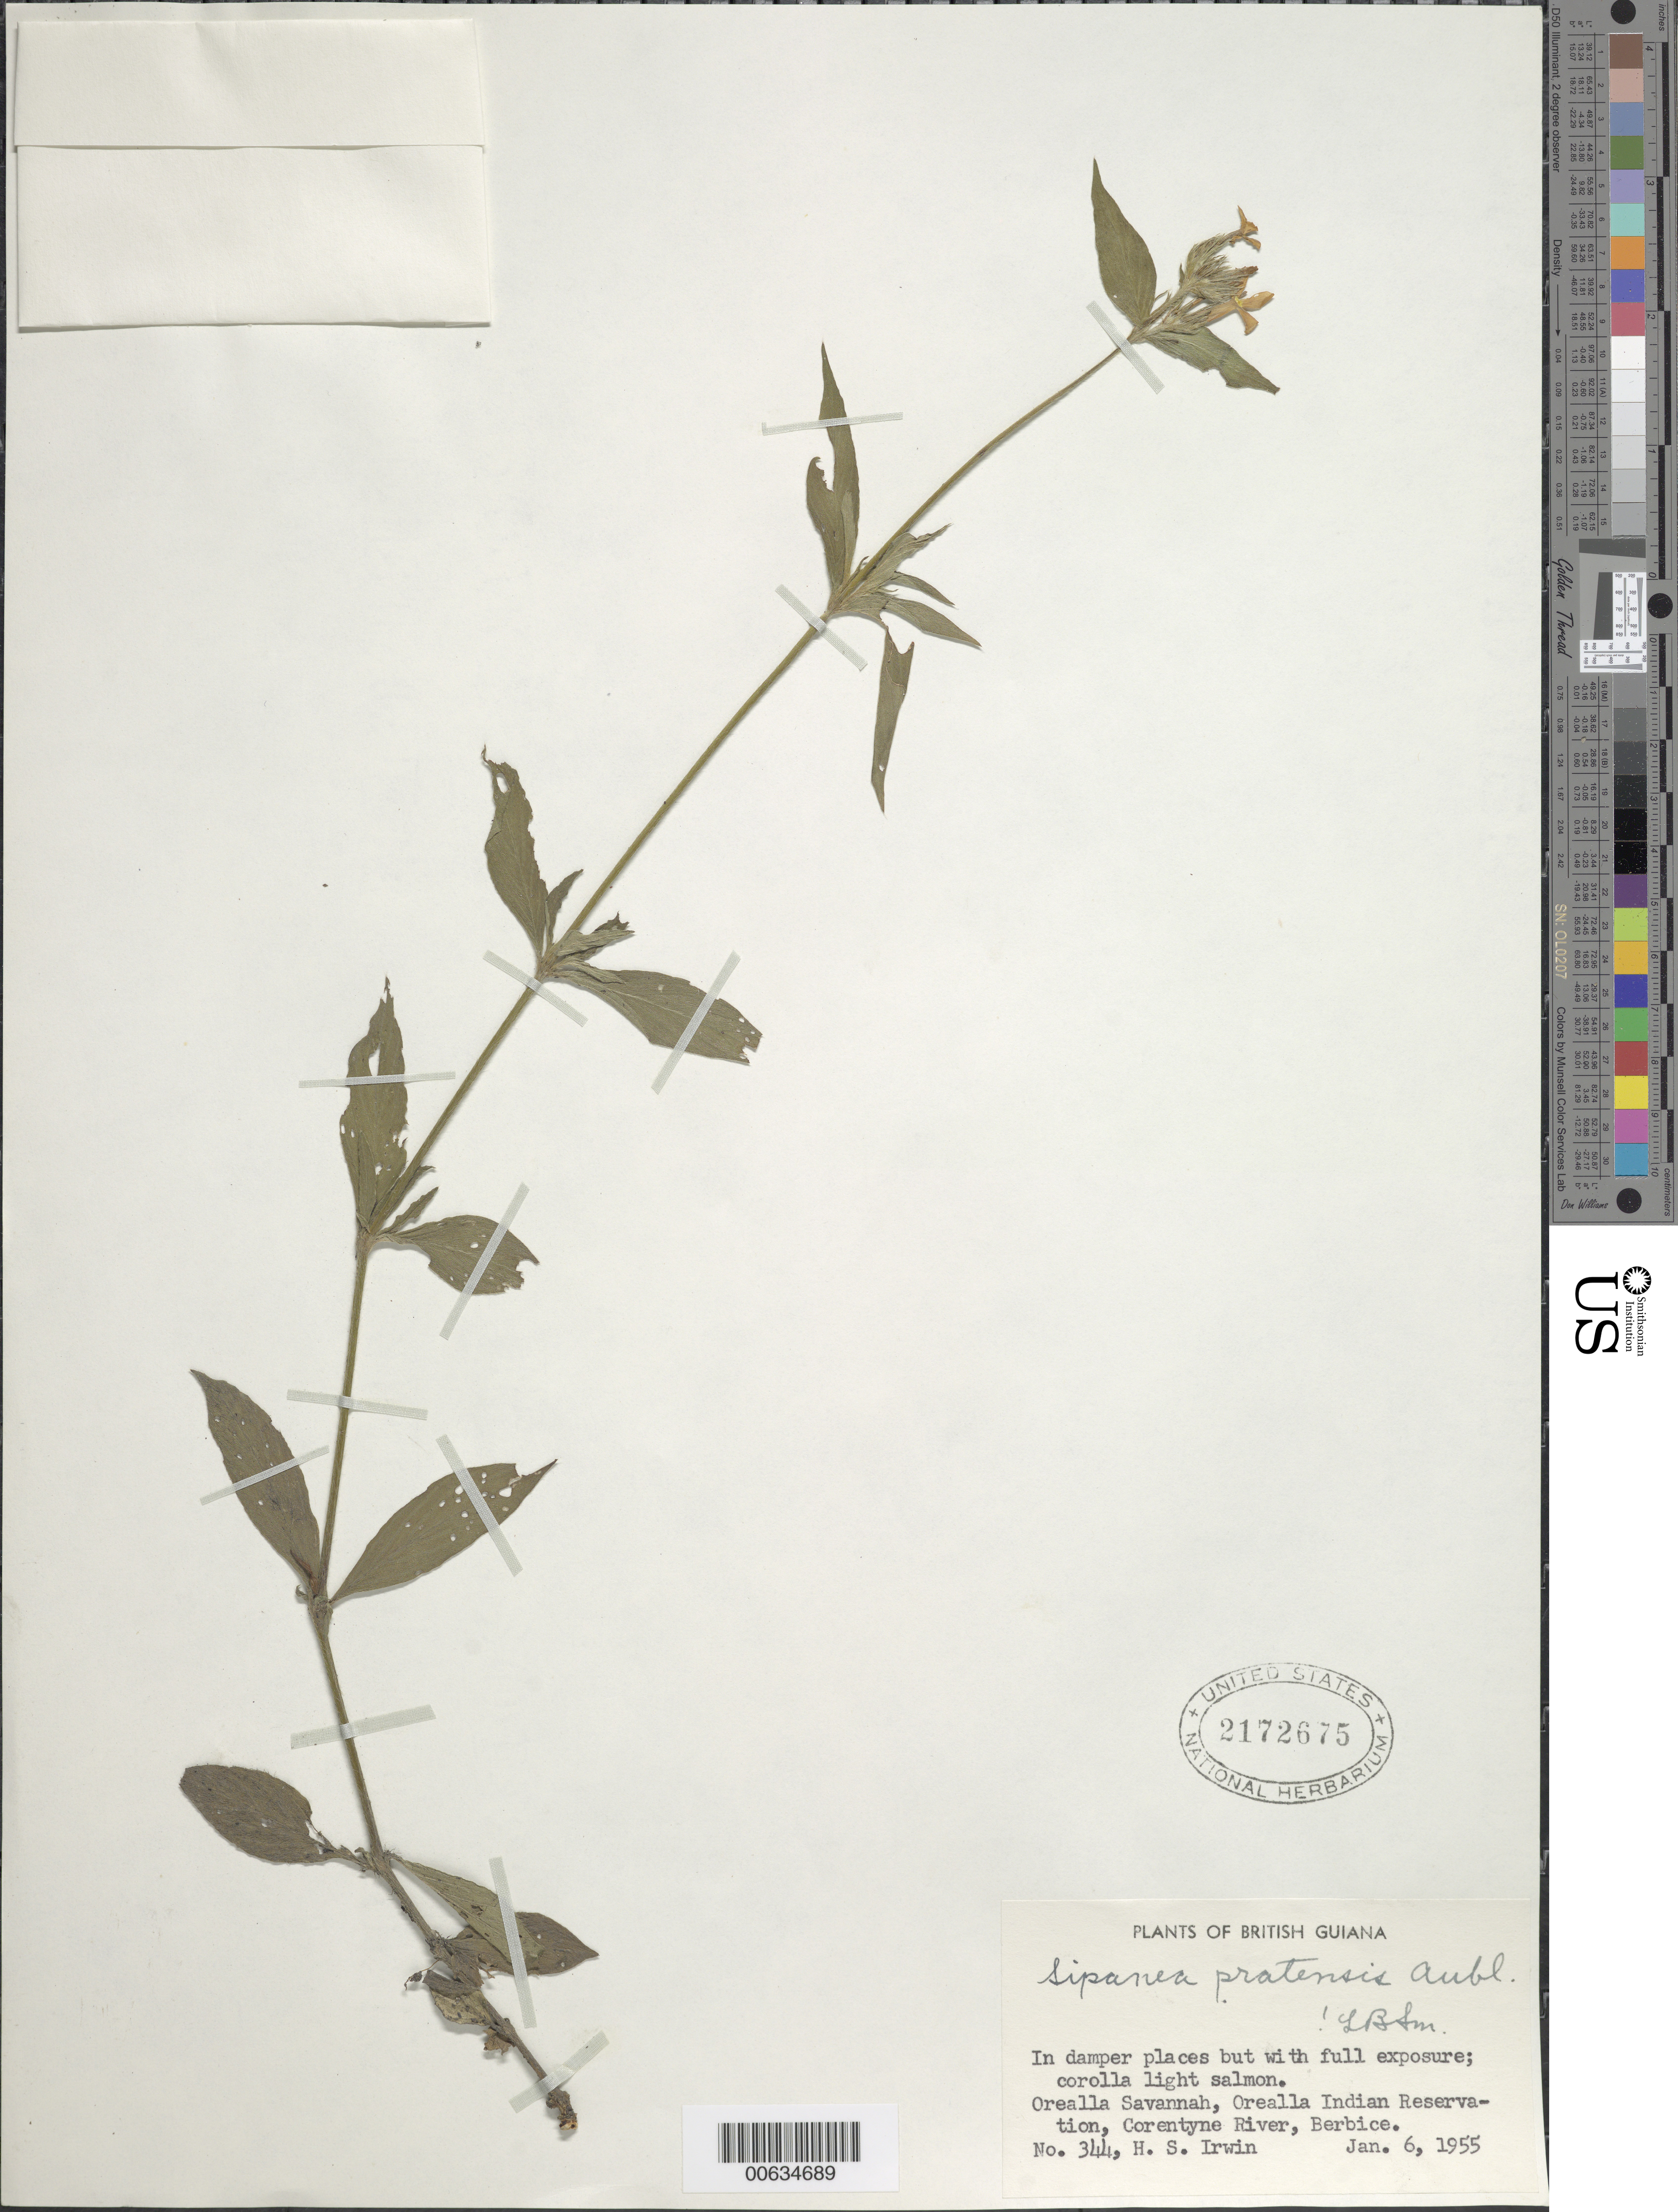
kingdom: Plantae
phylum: Tracheophyta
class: Magnoliopsida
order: Gentianales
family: Rubiaceae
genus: Sipanea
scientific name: Sipanea pratensis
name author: Aubl.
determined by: Smith, Lyman B., (US), NMNH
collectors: H. Irwin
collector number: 344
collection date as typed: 6-Jan-55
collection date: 1955-01-06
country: Guyana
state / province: E. Berbice-Corentyne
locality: Orealla Savanna, Orealla Indian Reservation, Corentyne River, Berbice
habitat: In damper places but will full exposure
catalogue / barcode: US 2172675